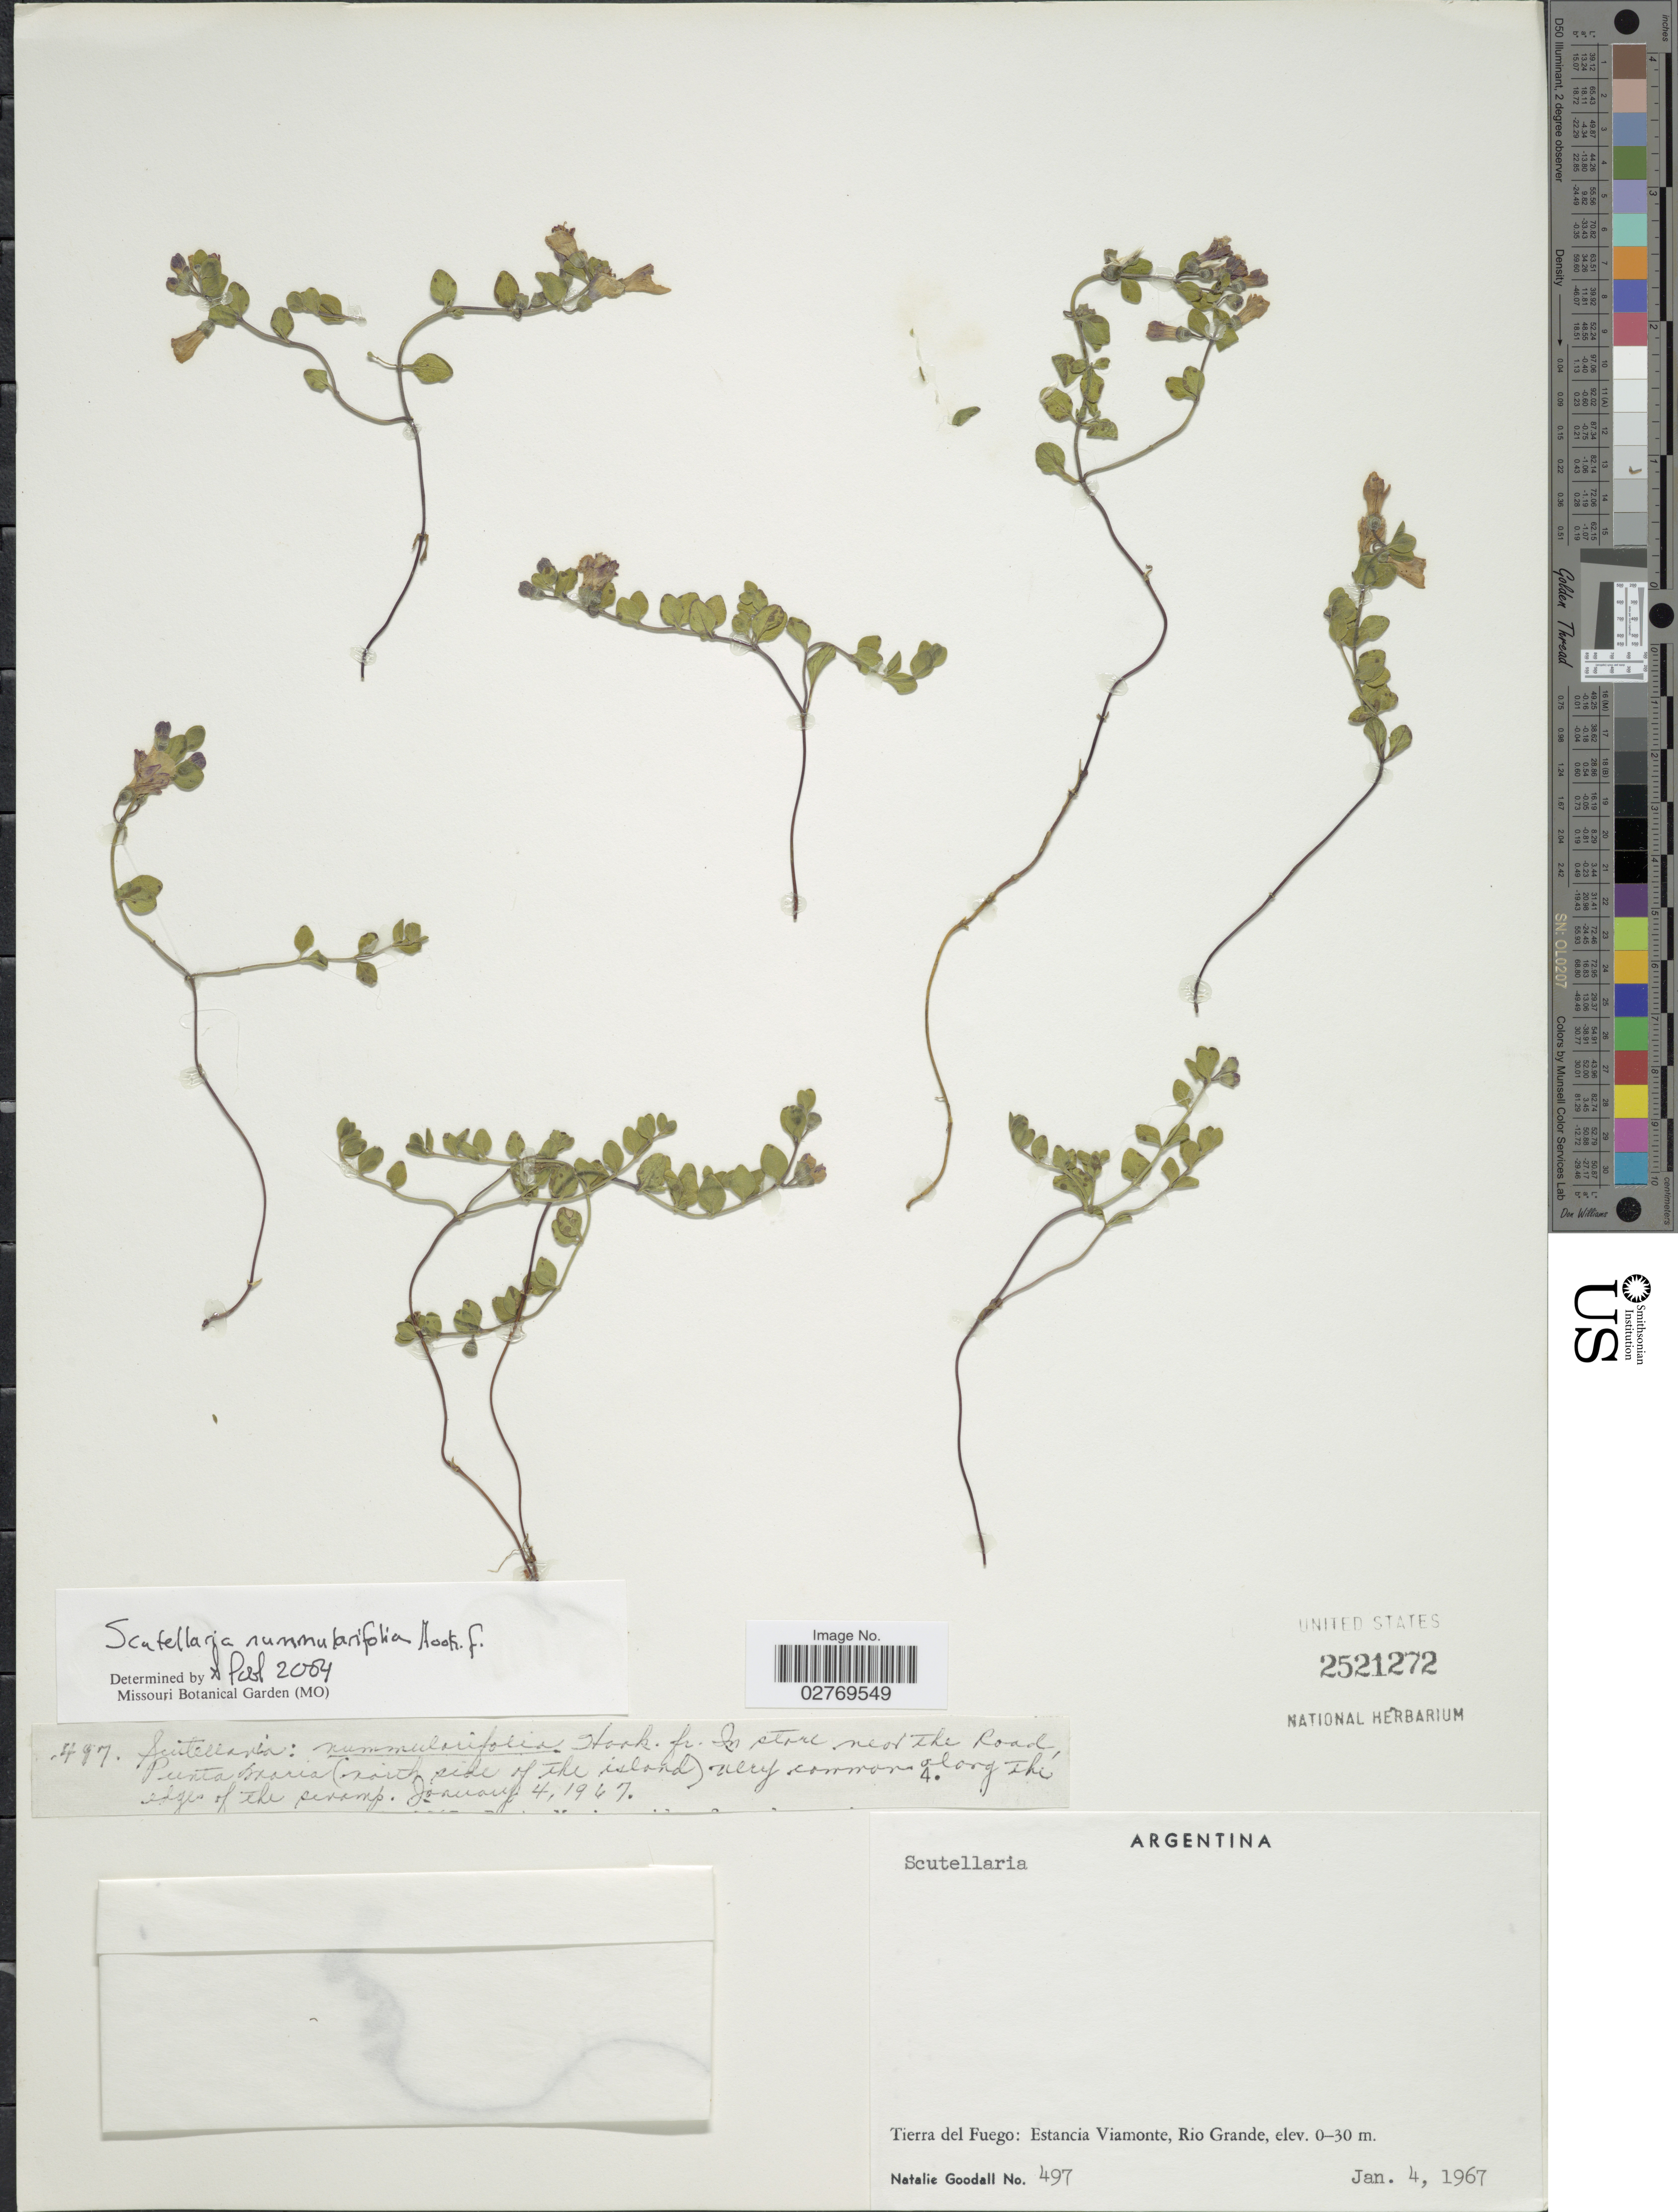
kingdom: Plantae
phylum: Tracheophyta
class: Magnoliopsida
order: Lamiales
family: Lamiaceae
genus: Scutellaria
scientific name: Scutellaria nummulariifolia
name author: Hook. f.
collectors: N. Goodall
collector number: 497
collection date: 1967-01-04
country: Argentina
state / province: Tierra del Fuego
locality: Estancia Viamonte, Rio Grande.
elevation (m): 0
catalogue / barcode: US 2521272